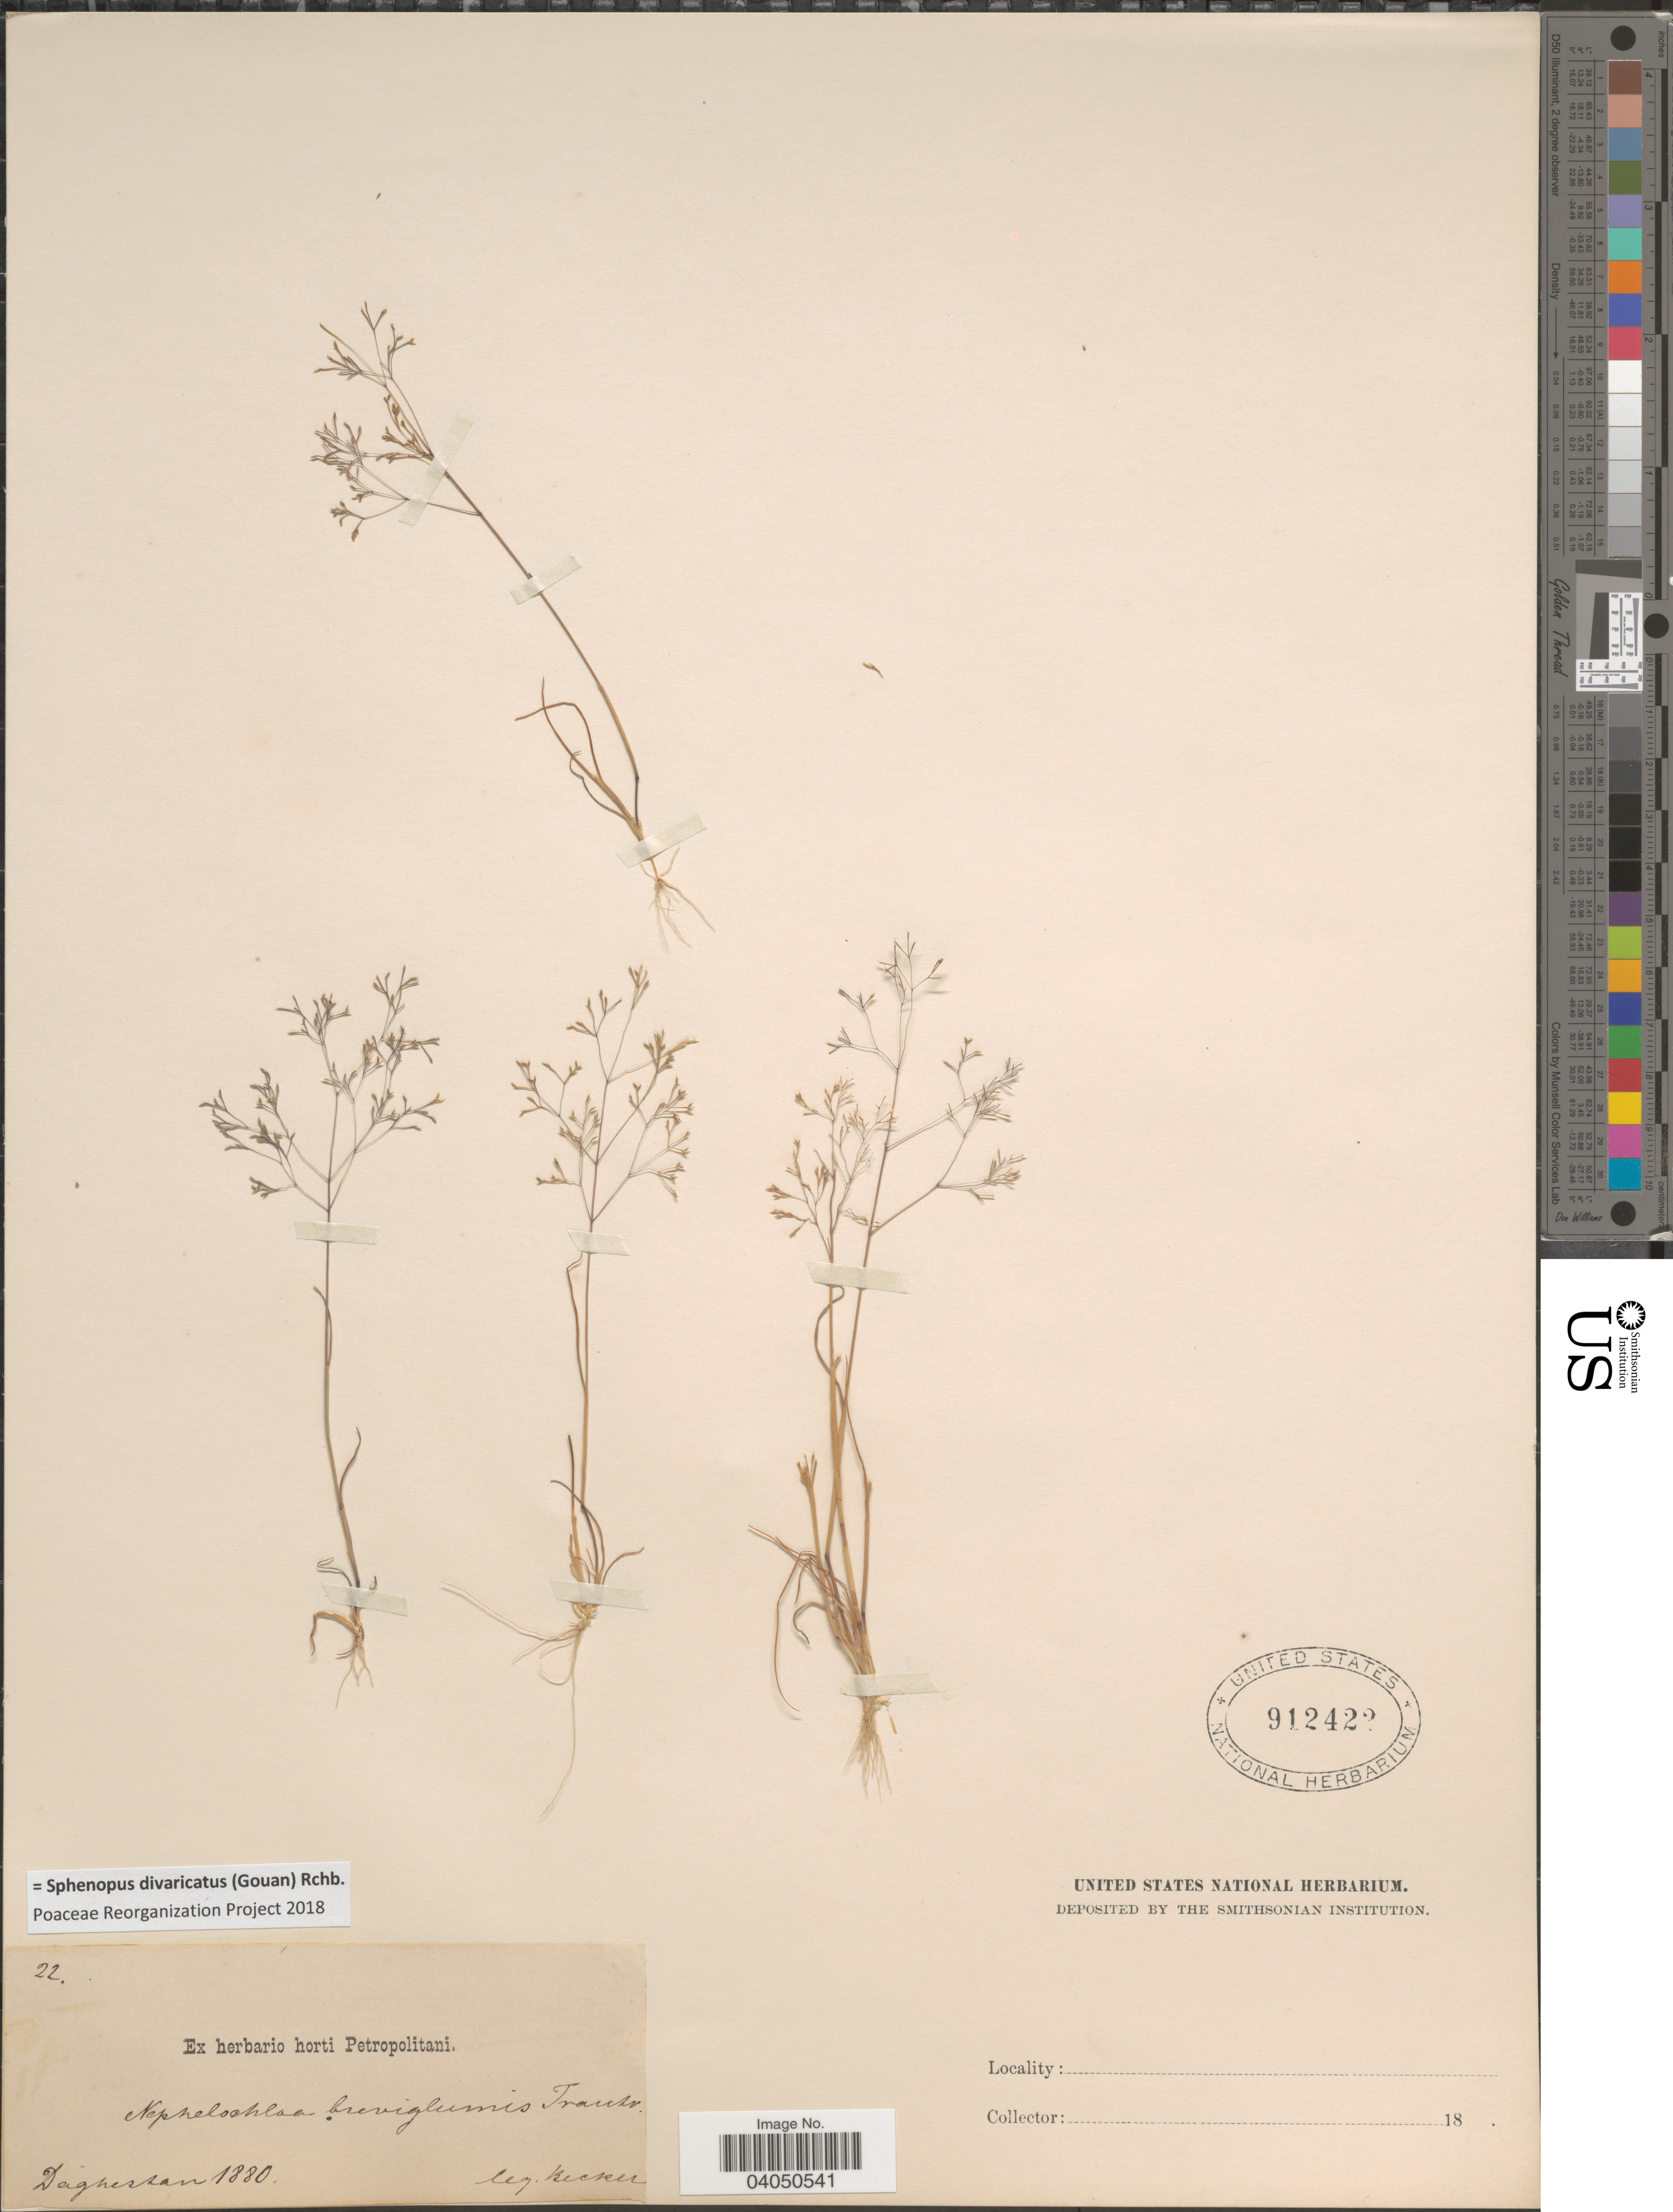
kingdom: Plantae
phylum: Tracheophyta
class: Liliopsida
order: Poales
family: Poaceae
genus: Sphenopus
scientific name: Sphenopus divaricatus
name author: (Gouan) Rchb.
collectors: Ricker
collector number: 22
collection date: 1880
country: Russian Federation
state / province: Dagestan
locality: Daghestan.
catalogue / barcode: US 912422